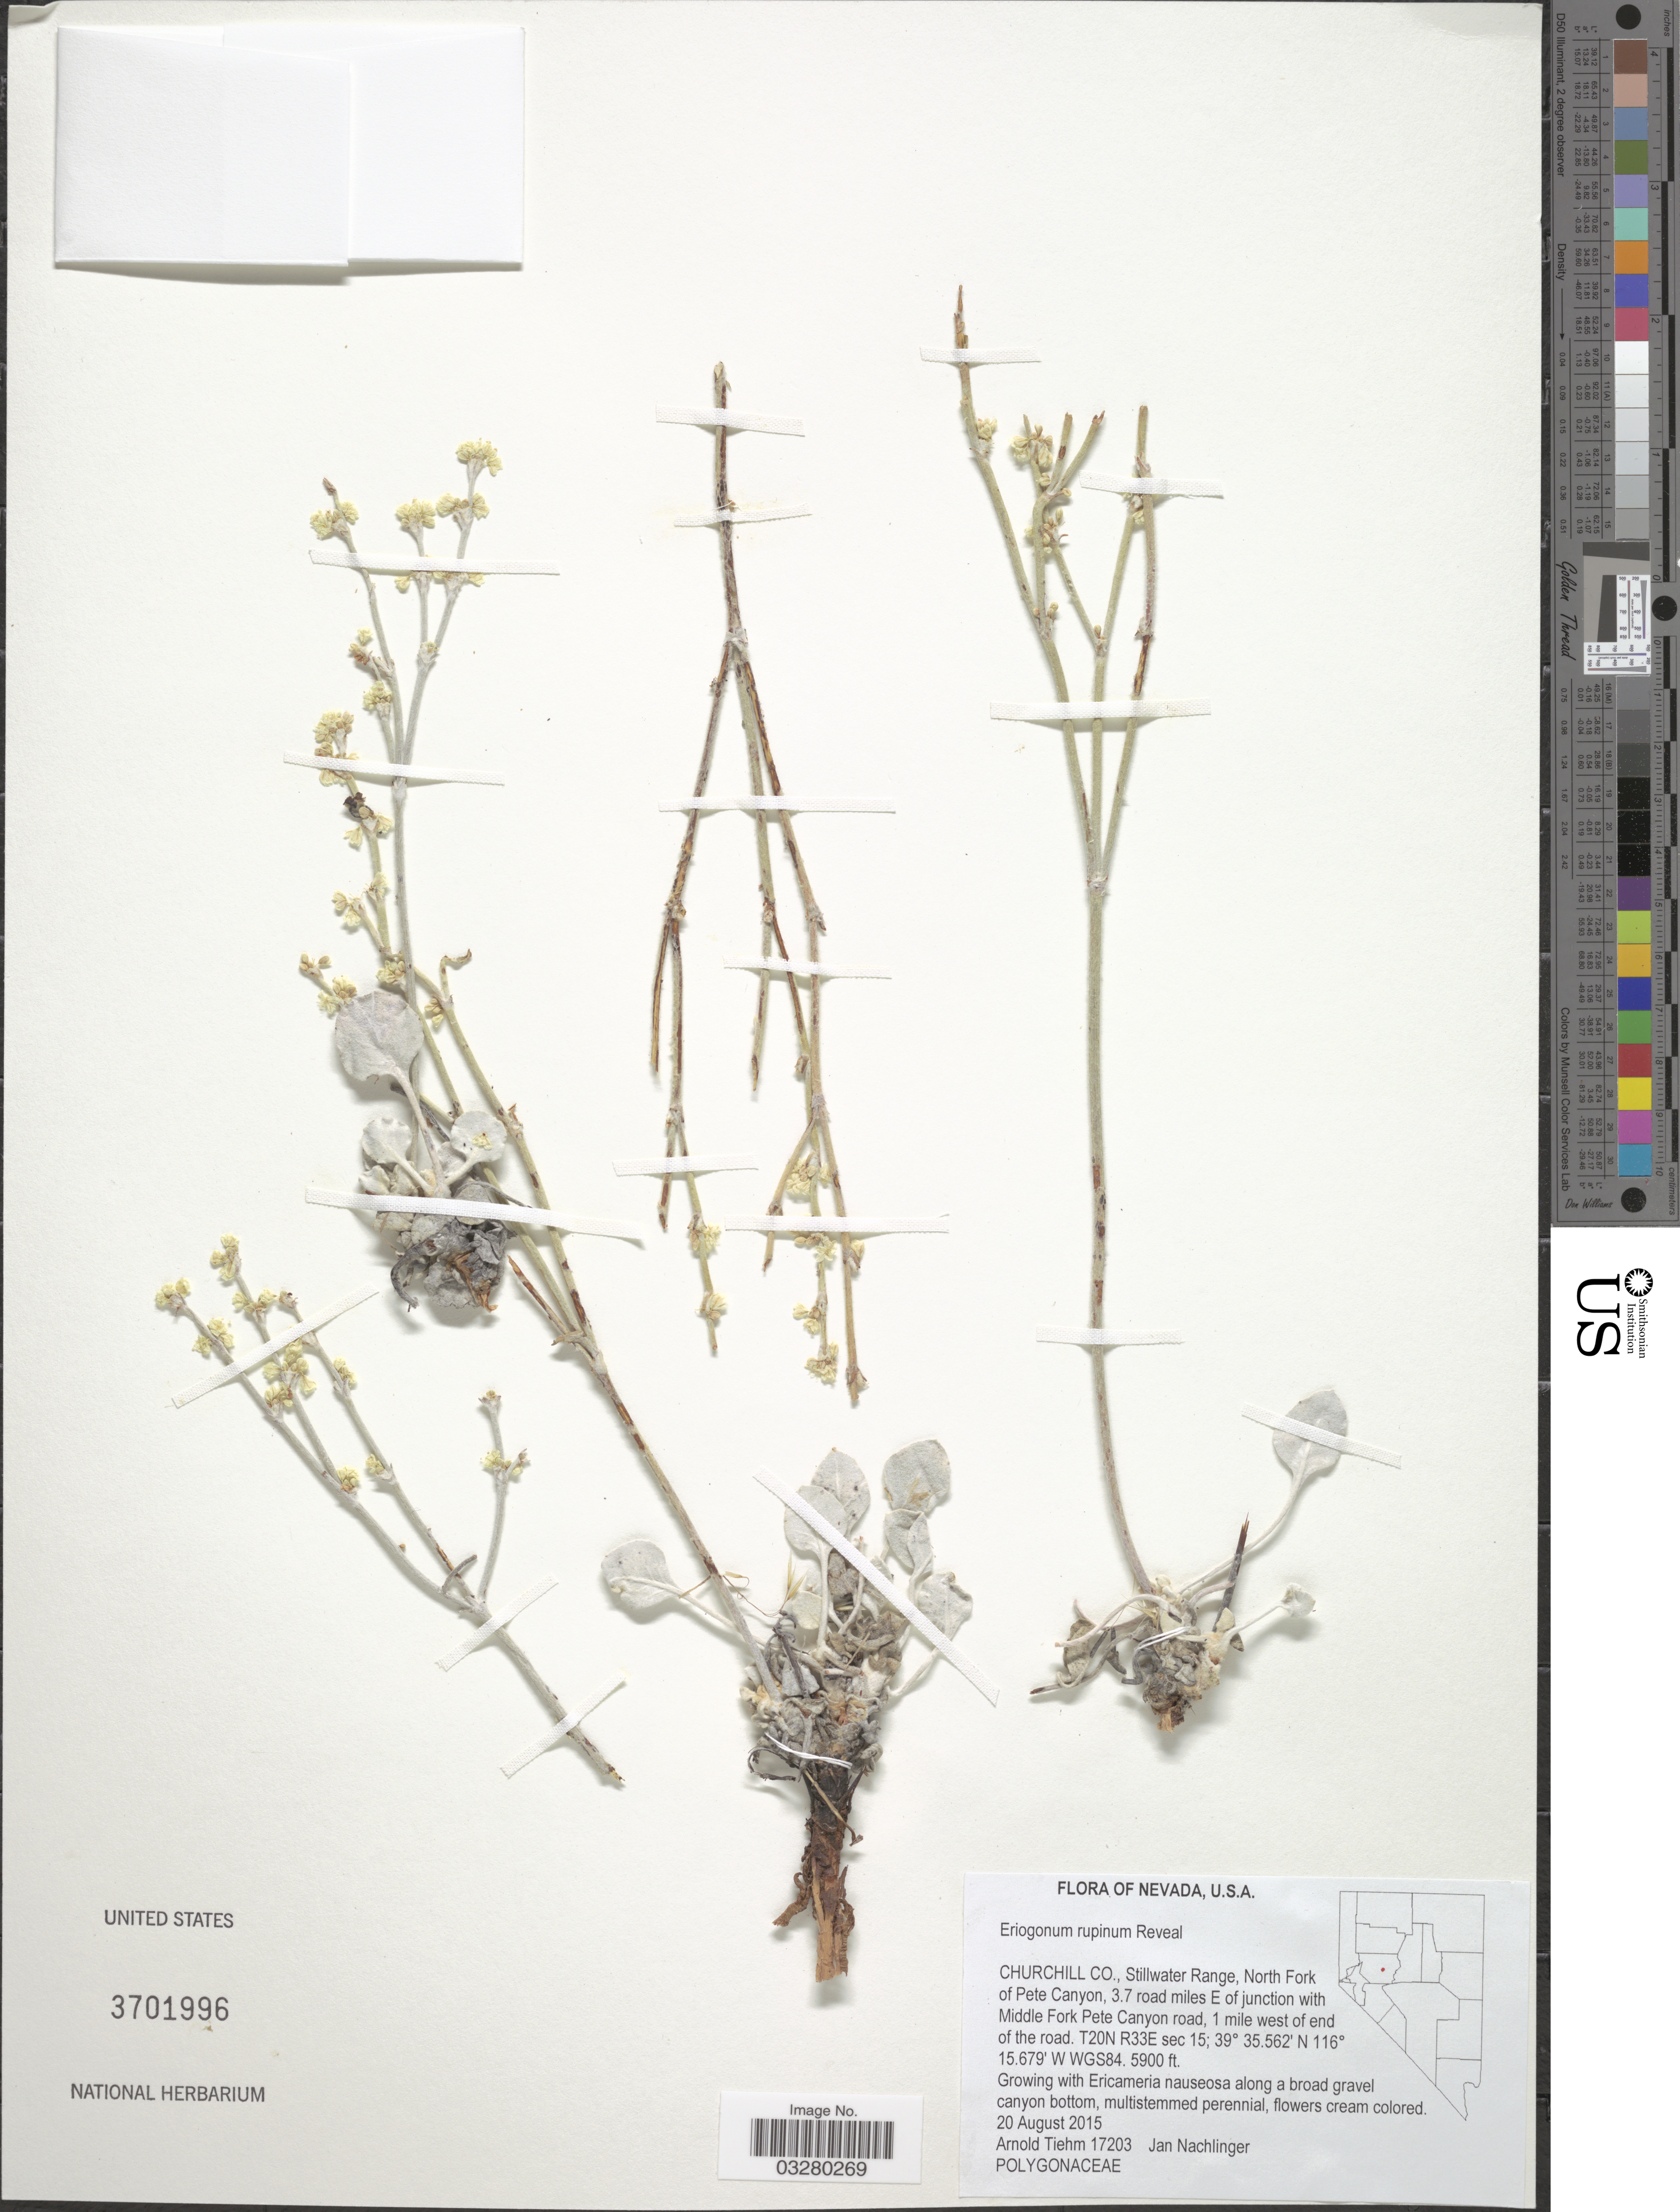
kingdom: Plantae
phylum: Tracheophyta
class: Magnoliopsida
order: Caryophyllales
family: Polygonaceae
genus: Eriogonum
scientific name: Eriogonum rupinum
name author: Reveal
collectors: A. Tiehm & J. Nachlinger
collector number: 17203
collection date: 2015-08-20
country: United States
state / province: Nevada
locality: Churchill Co., Stillwater Range, North Fork of Pete Canyon, 3.7 road miles E of junction with Middle Fork Pete Canyon road, 1 mile west of end of the road. T20N R33E sec 15. WGS84.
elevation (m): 1798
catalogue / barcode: US 3701996